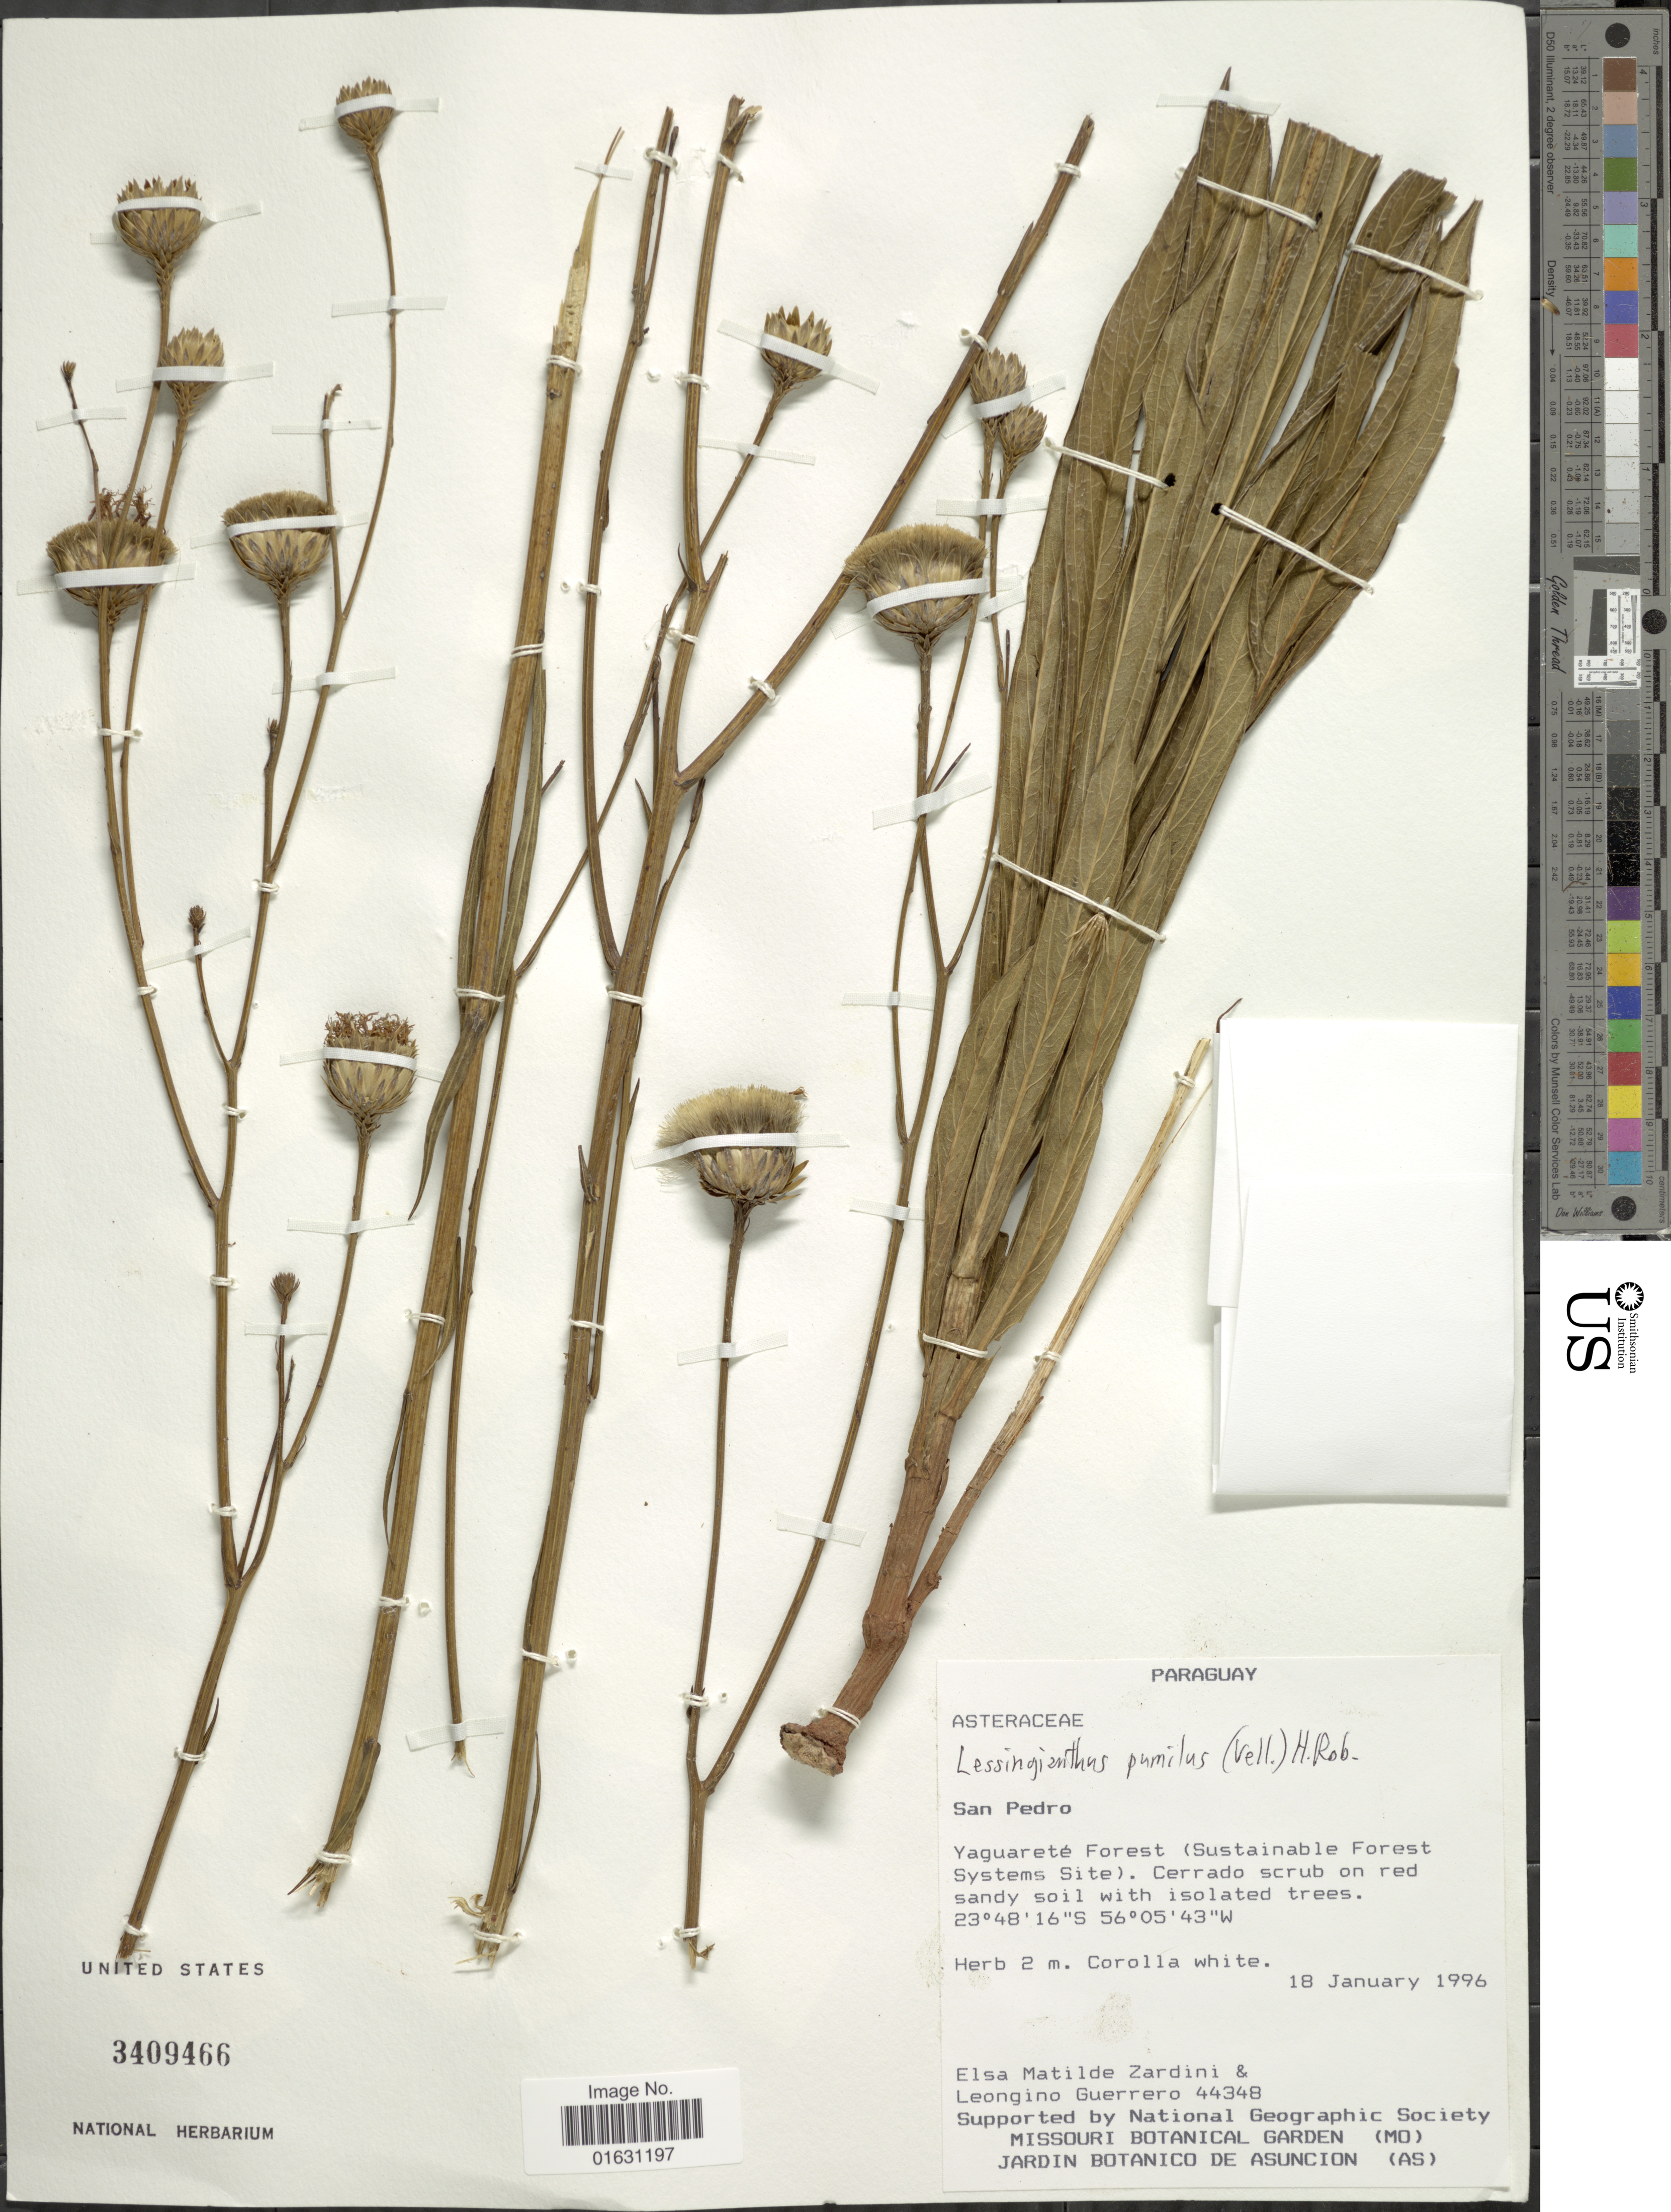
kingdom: Plantae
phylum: Tracheophyta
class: Magnoliopsida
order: Asterales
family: Asteraceae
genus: Lessingianthus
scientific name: Lessingianthus pumillus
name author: (Vell.) H. Rob.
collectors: E. M. Zardini & L. Guerrero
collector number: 44348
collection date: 1996-01-18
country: Paraguay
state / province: San Pedro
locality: Yaguarete Forest (Sustainable Forest Systems site)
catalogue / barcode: US 3409466